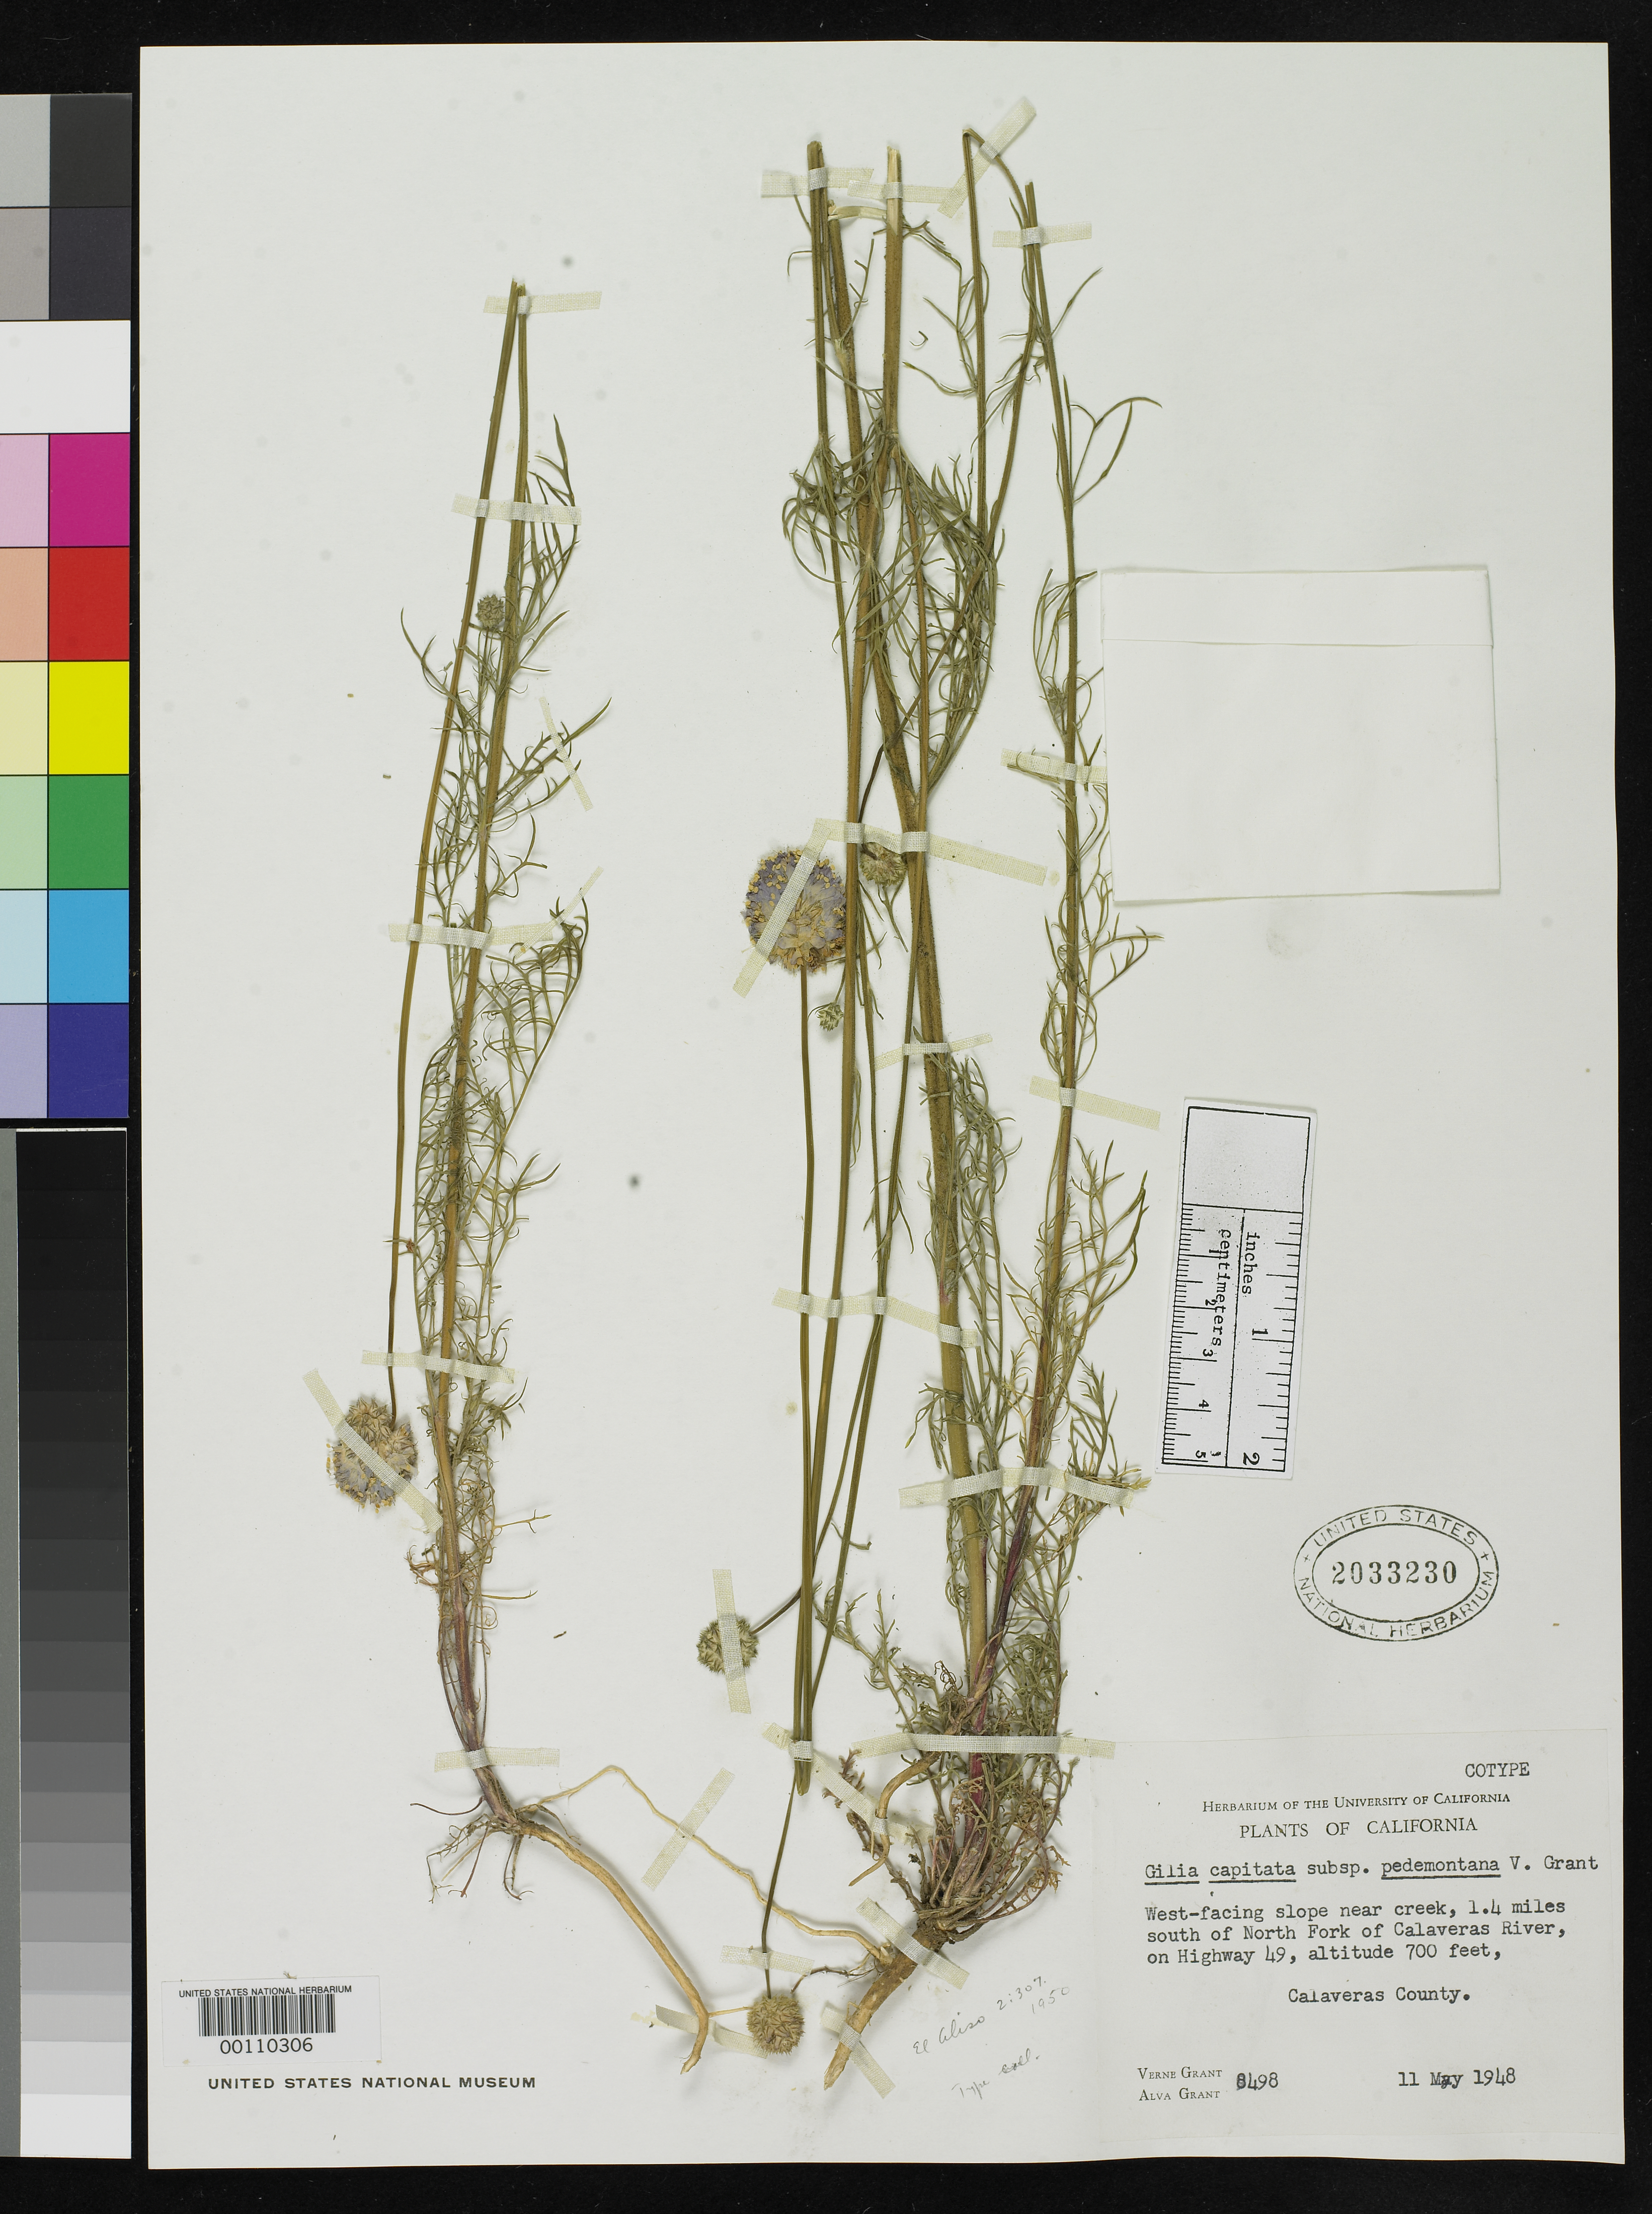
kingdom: Plantae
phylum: Tracheophyta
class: Magnoliopsida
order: Ericales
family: Polemoniaceae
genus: Gilia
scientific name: Gilia capitata subsp. pedemontana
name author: V.E. Grant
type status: Isotype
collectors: V. E. Grant & A. Grant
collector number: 8498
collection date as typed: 11 May 1948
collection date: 1948-05-11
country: United States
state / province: California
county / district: Calaveras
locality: W facing slope near creek, 1.4 mi S of N fork of Calaveras River, on highway 49.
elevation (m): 213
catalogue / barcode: US 2033230